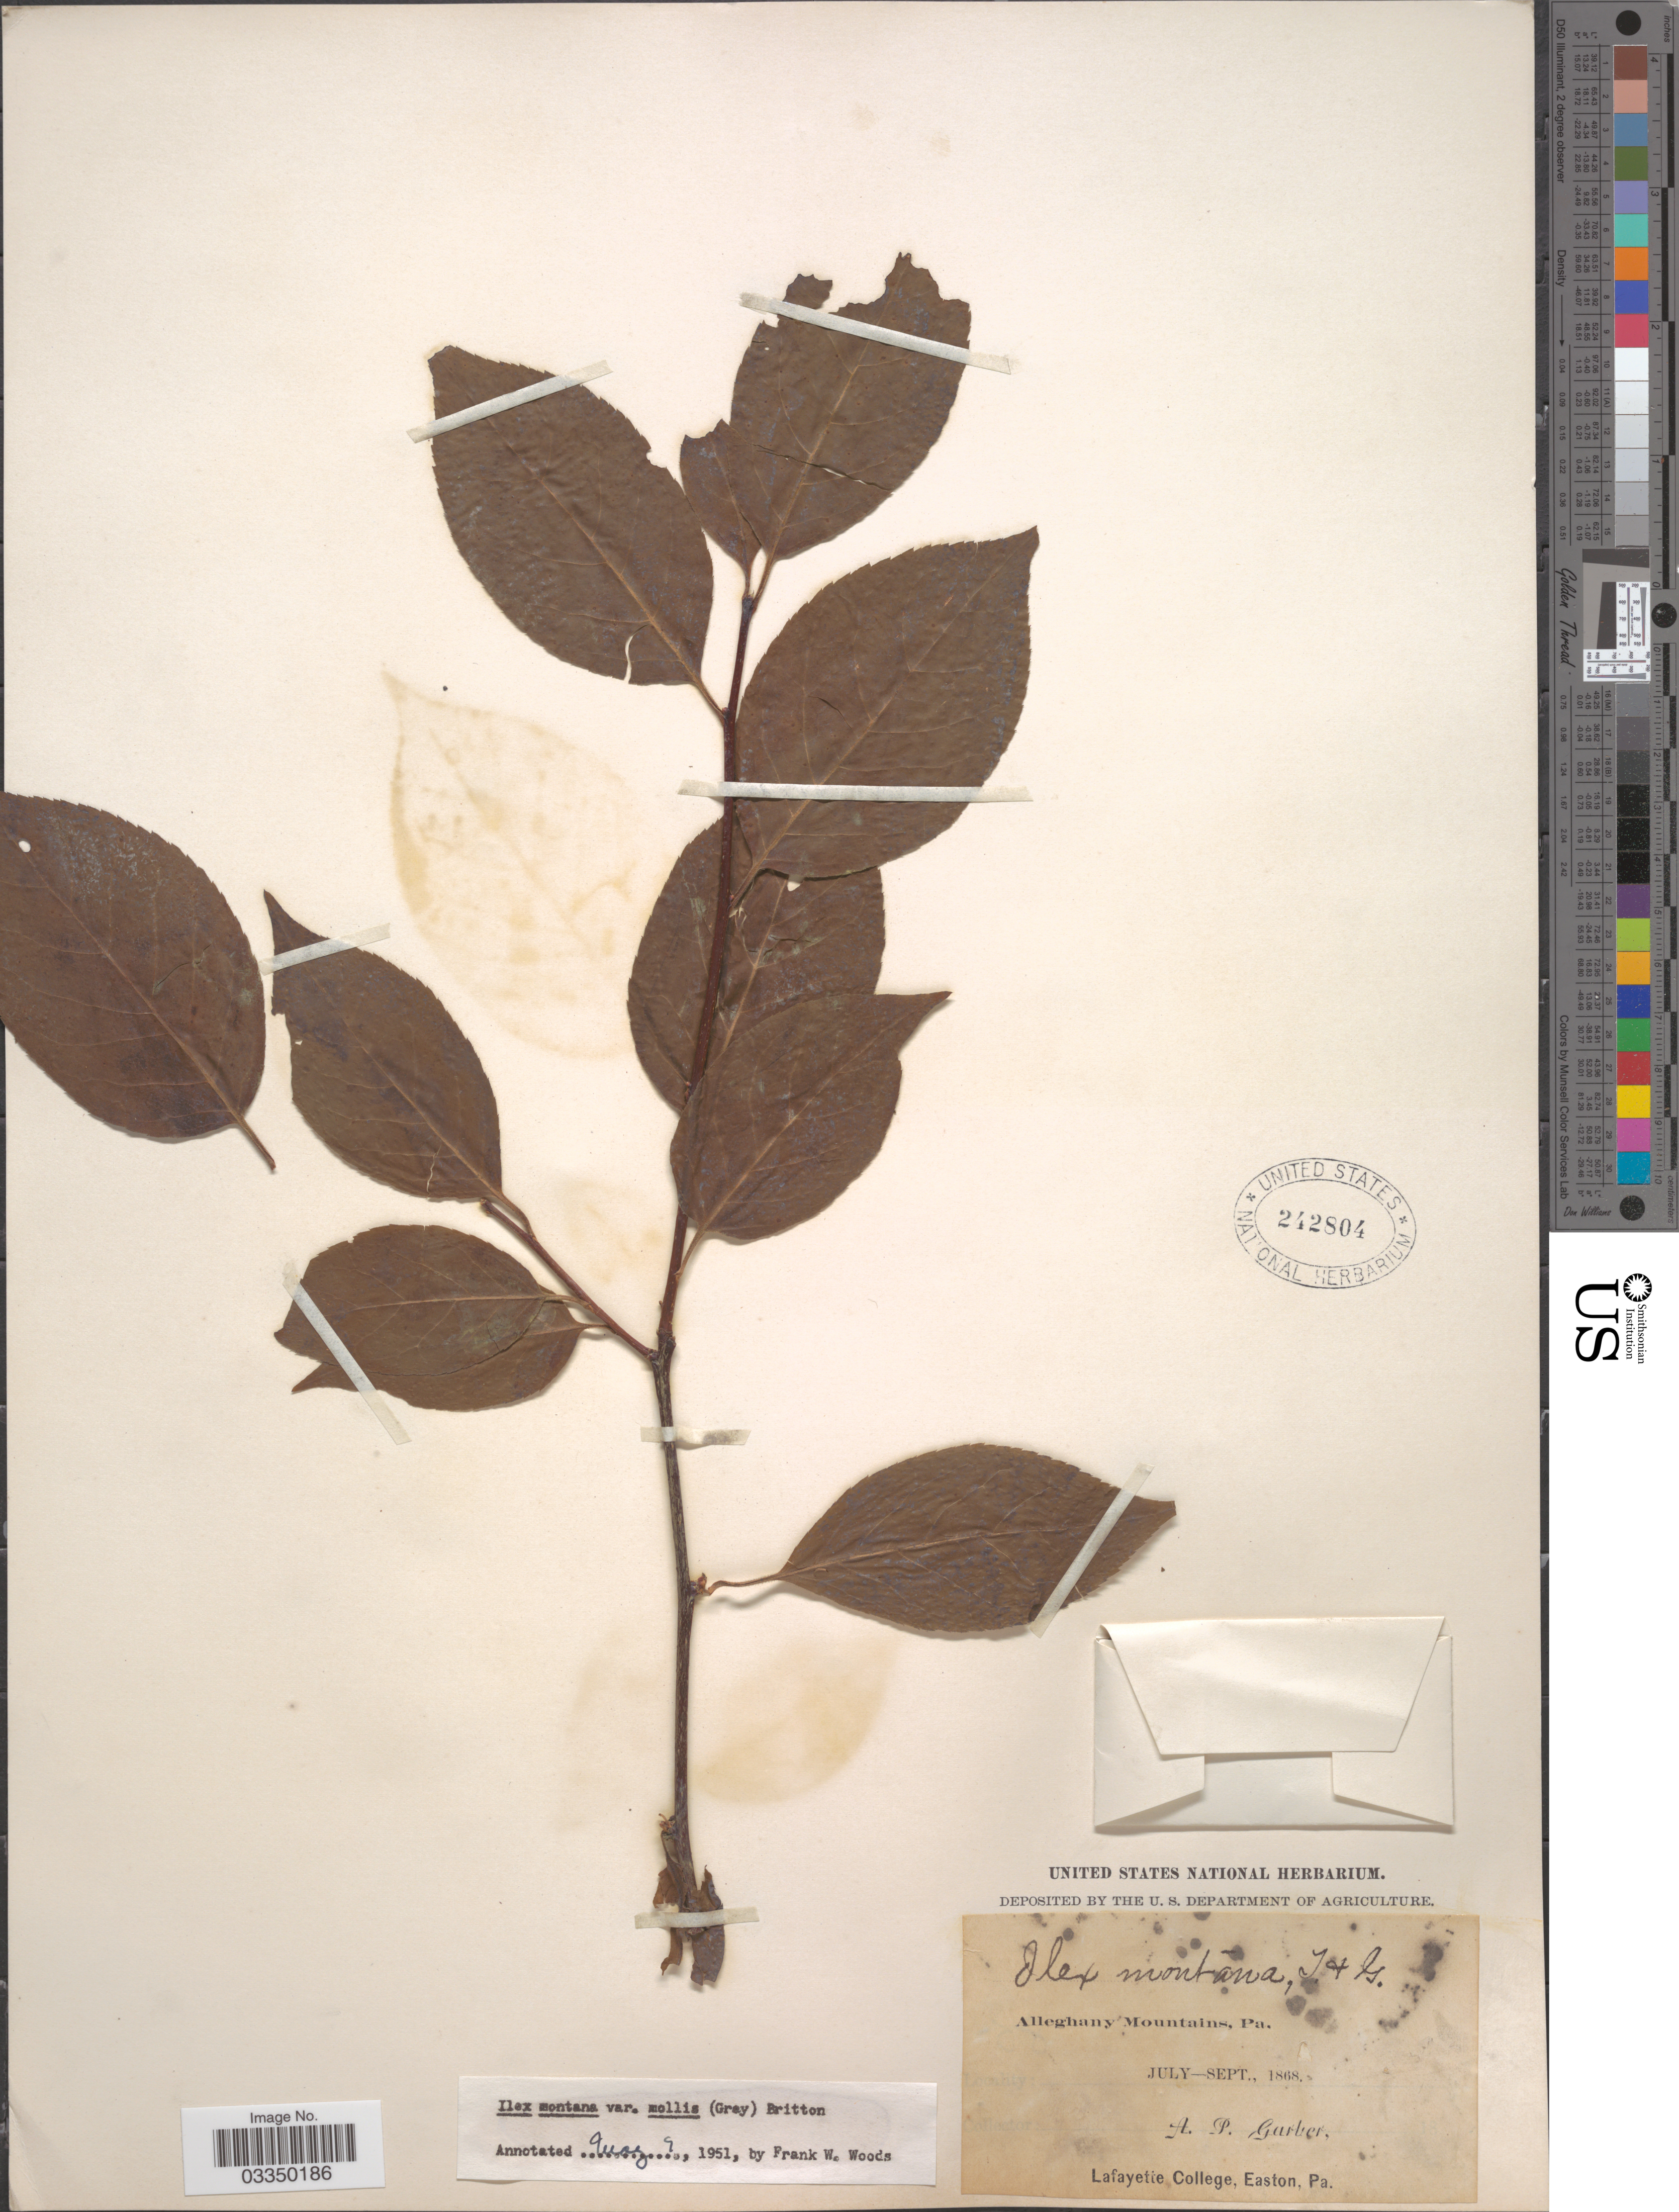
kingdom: Plantae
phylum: Tracheophyta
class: Magnoliopsida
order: Aquifoliales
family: Aquifoliaceae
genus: Ilex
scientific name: Ilex montana var. mollis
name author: (A. Gray) Britton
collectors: A. P. Garber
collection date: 1868-07/1868-09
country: United States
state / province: Pennsylvania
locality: Alleghany Mountains.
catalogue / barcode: US 242804